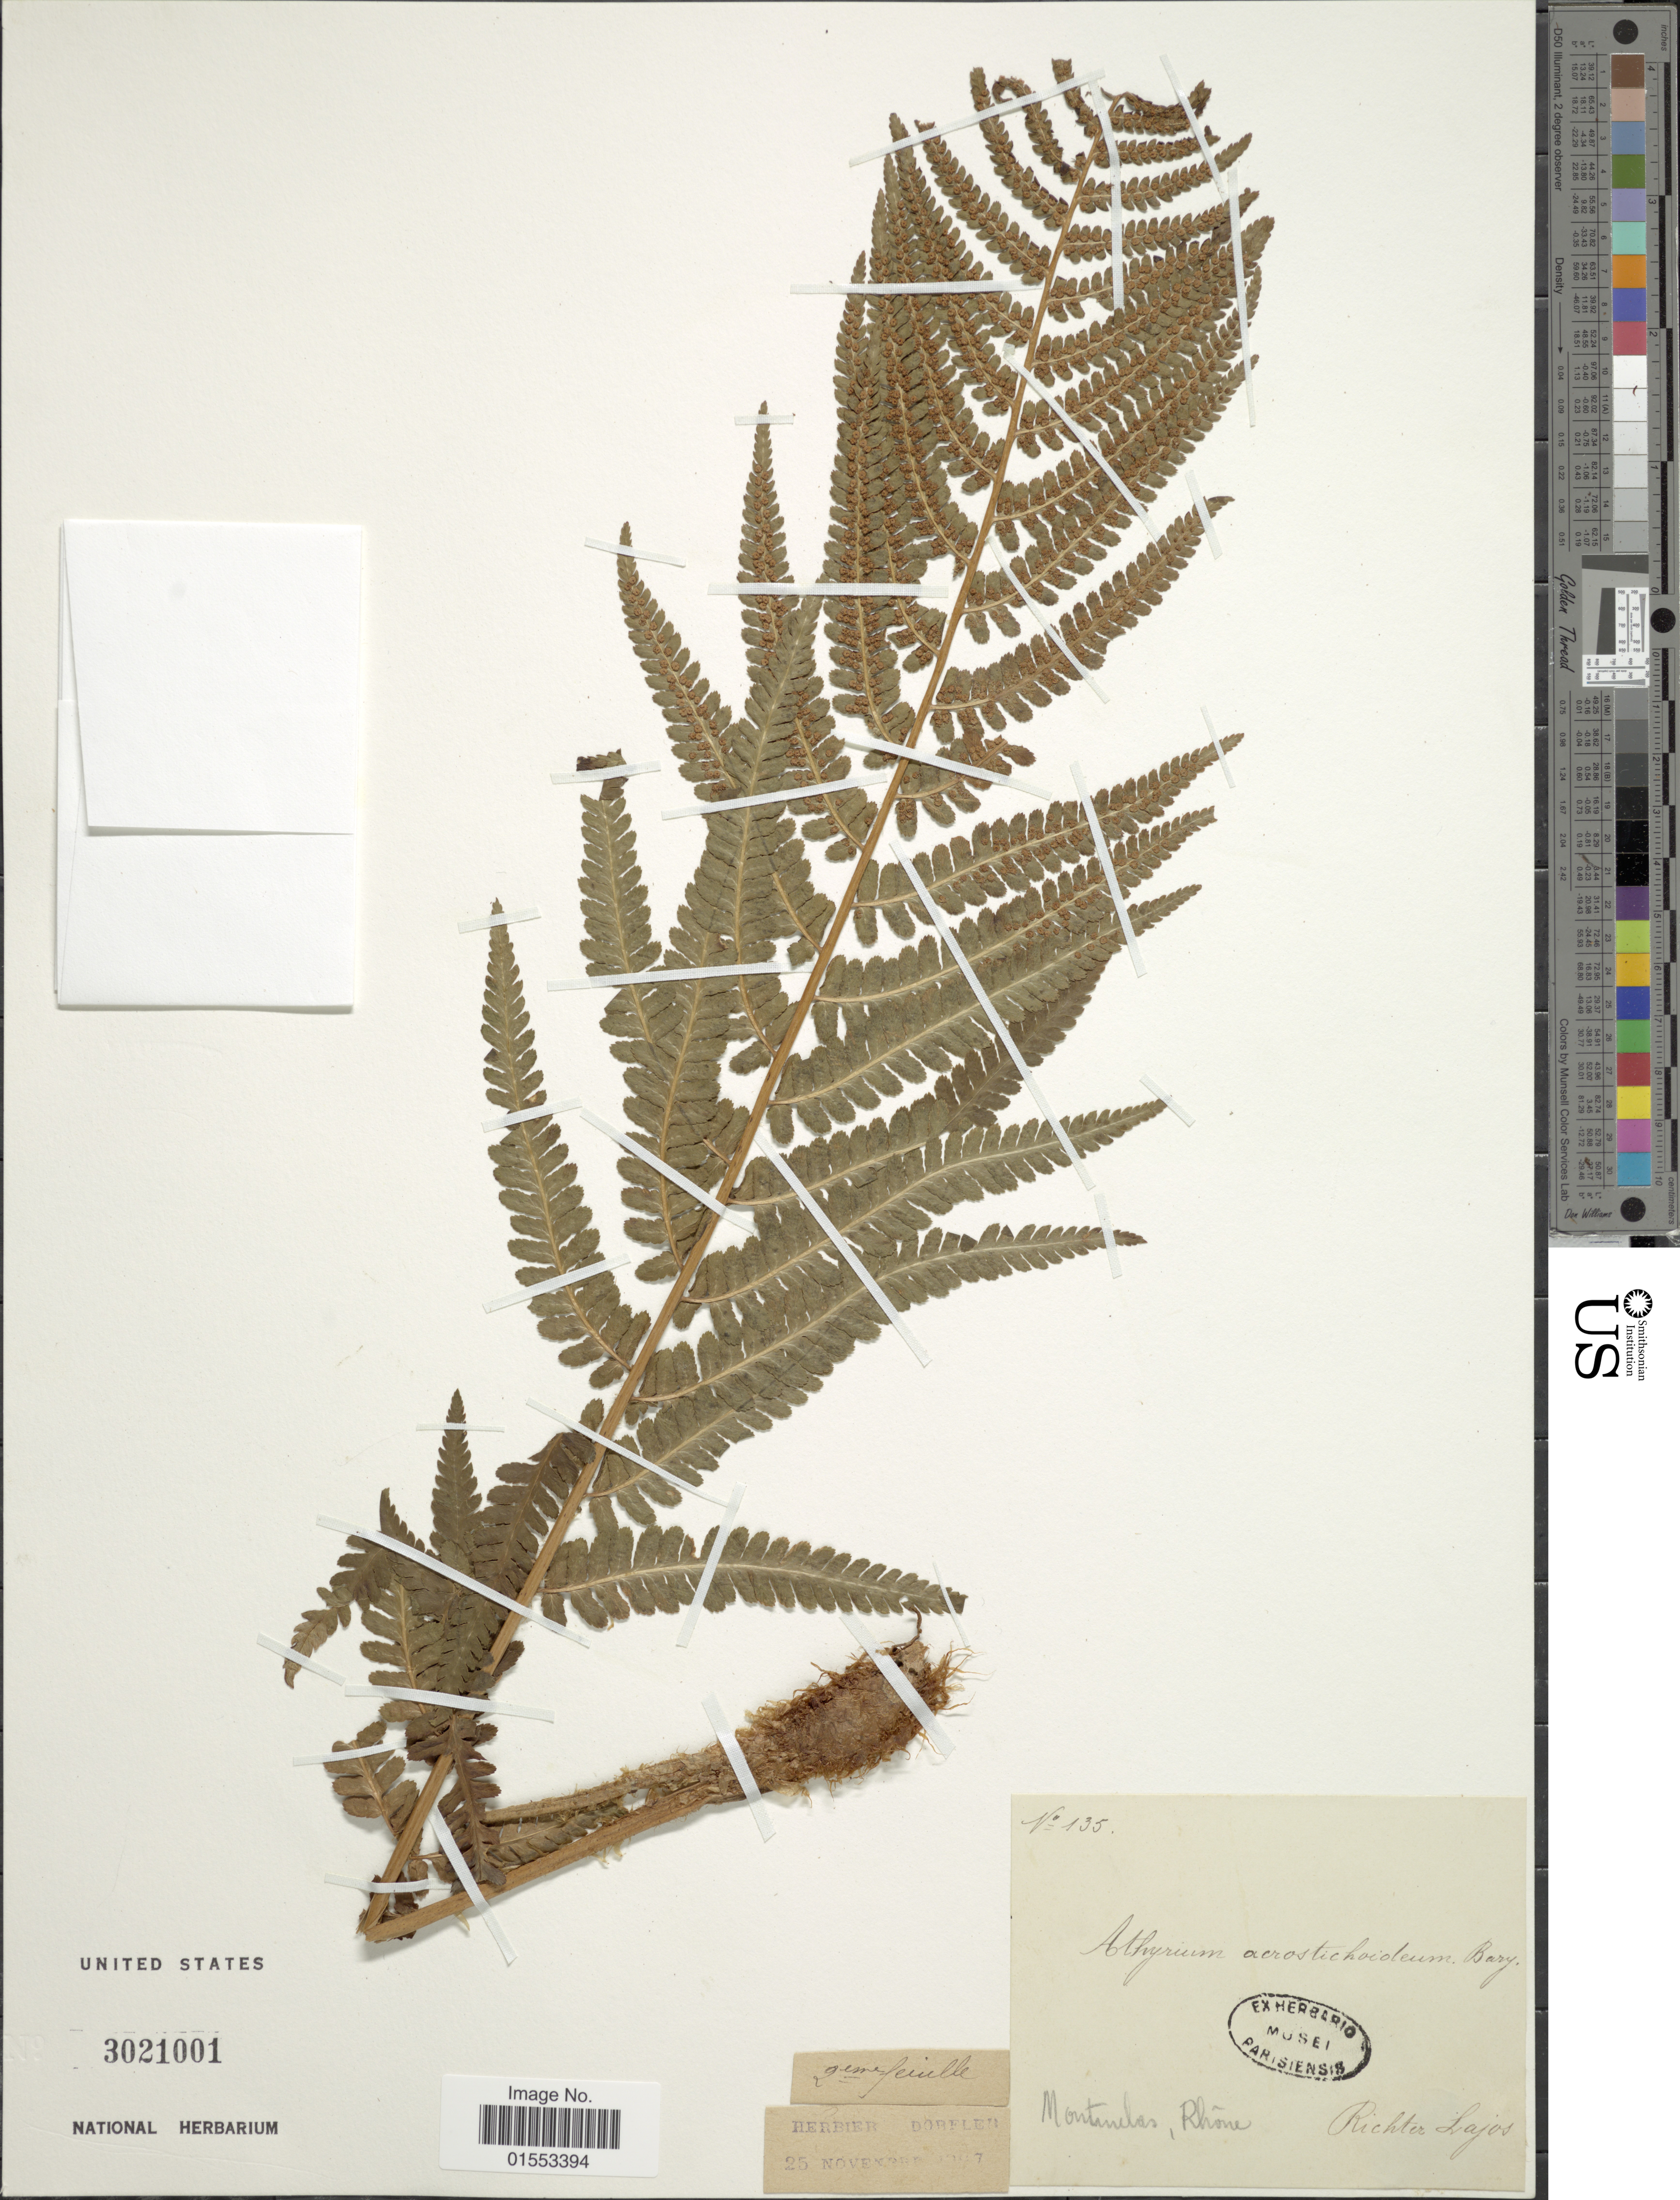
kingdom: Plantae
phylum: Tracheophyta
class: Polypodiopsida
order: Polypodiales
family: Dryopteridaceae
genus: Dryopteris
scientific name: Dryopteris filix-mas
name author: (L.) Schott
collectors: R. Lajos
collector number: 135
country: France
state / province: Auvergne-Rhône-Alpes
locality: Montinelos, Rhone, [interpreted]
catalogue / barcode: US 3021001